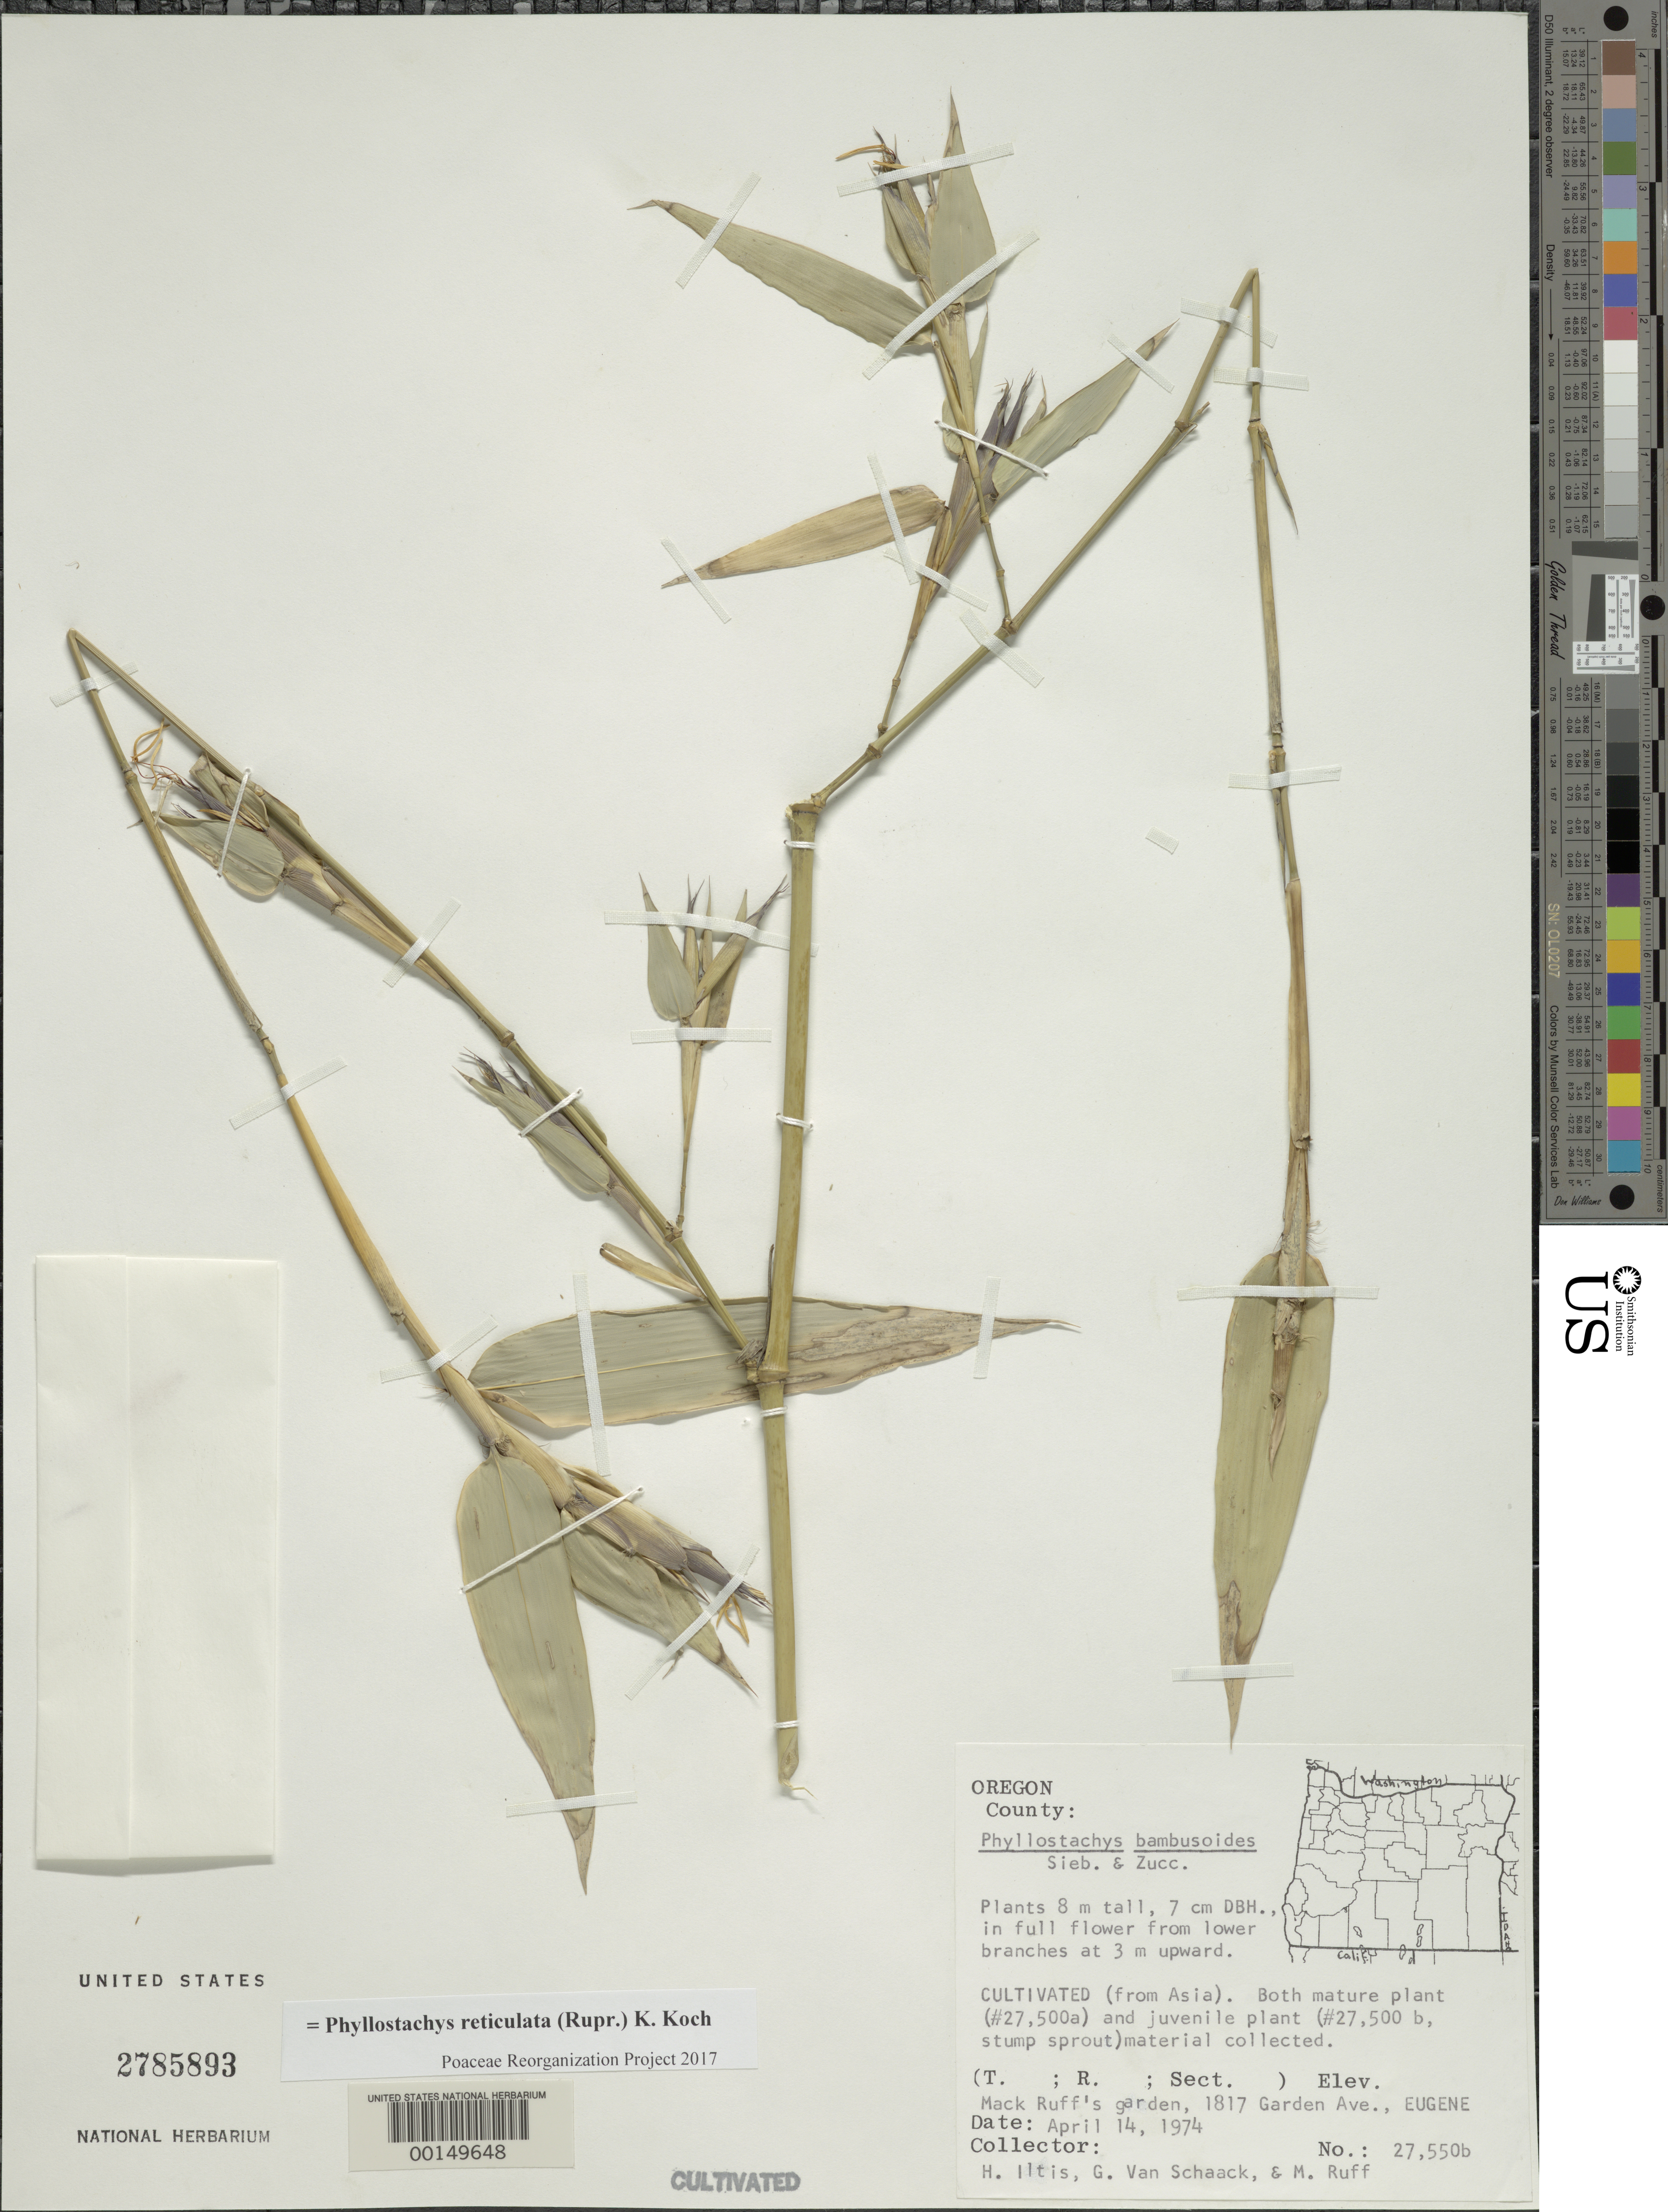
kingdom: Plantae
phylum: Tracheophyta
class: Liliopsida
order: Poales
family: Poaceae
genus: Phyllostachys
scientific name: Phyllostachys reticulata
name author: (Rupr.) K. Koch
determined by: Poaceae Reorganization Project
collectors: H. H. Iltis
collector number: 27500 A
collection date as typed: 14 Apr 1974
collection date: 1974-04-14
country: United States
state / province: Oregon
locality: Eugene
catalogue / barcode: US 2785893